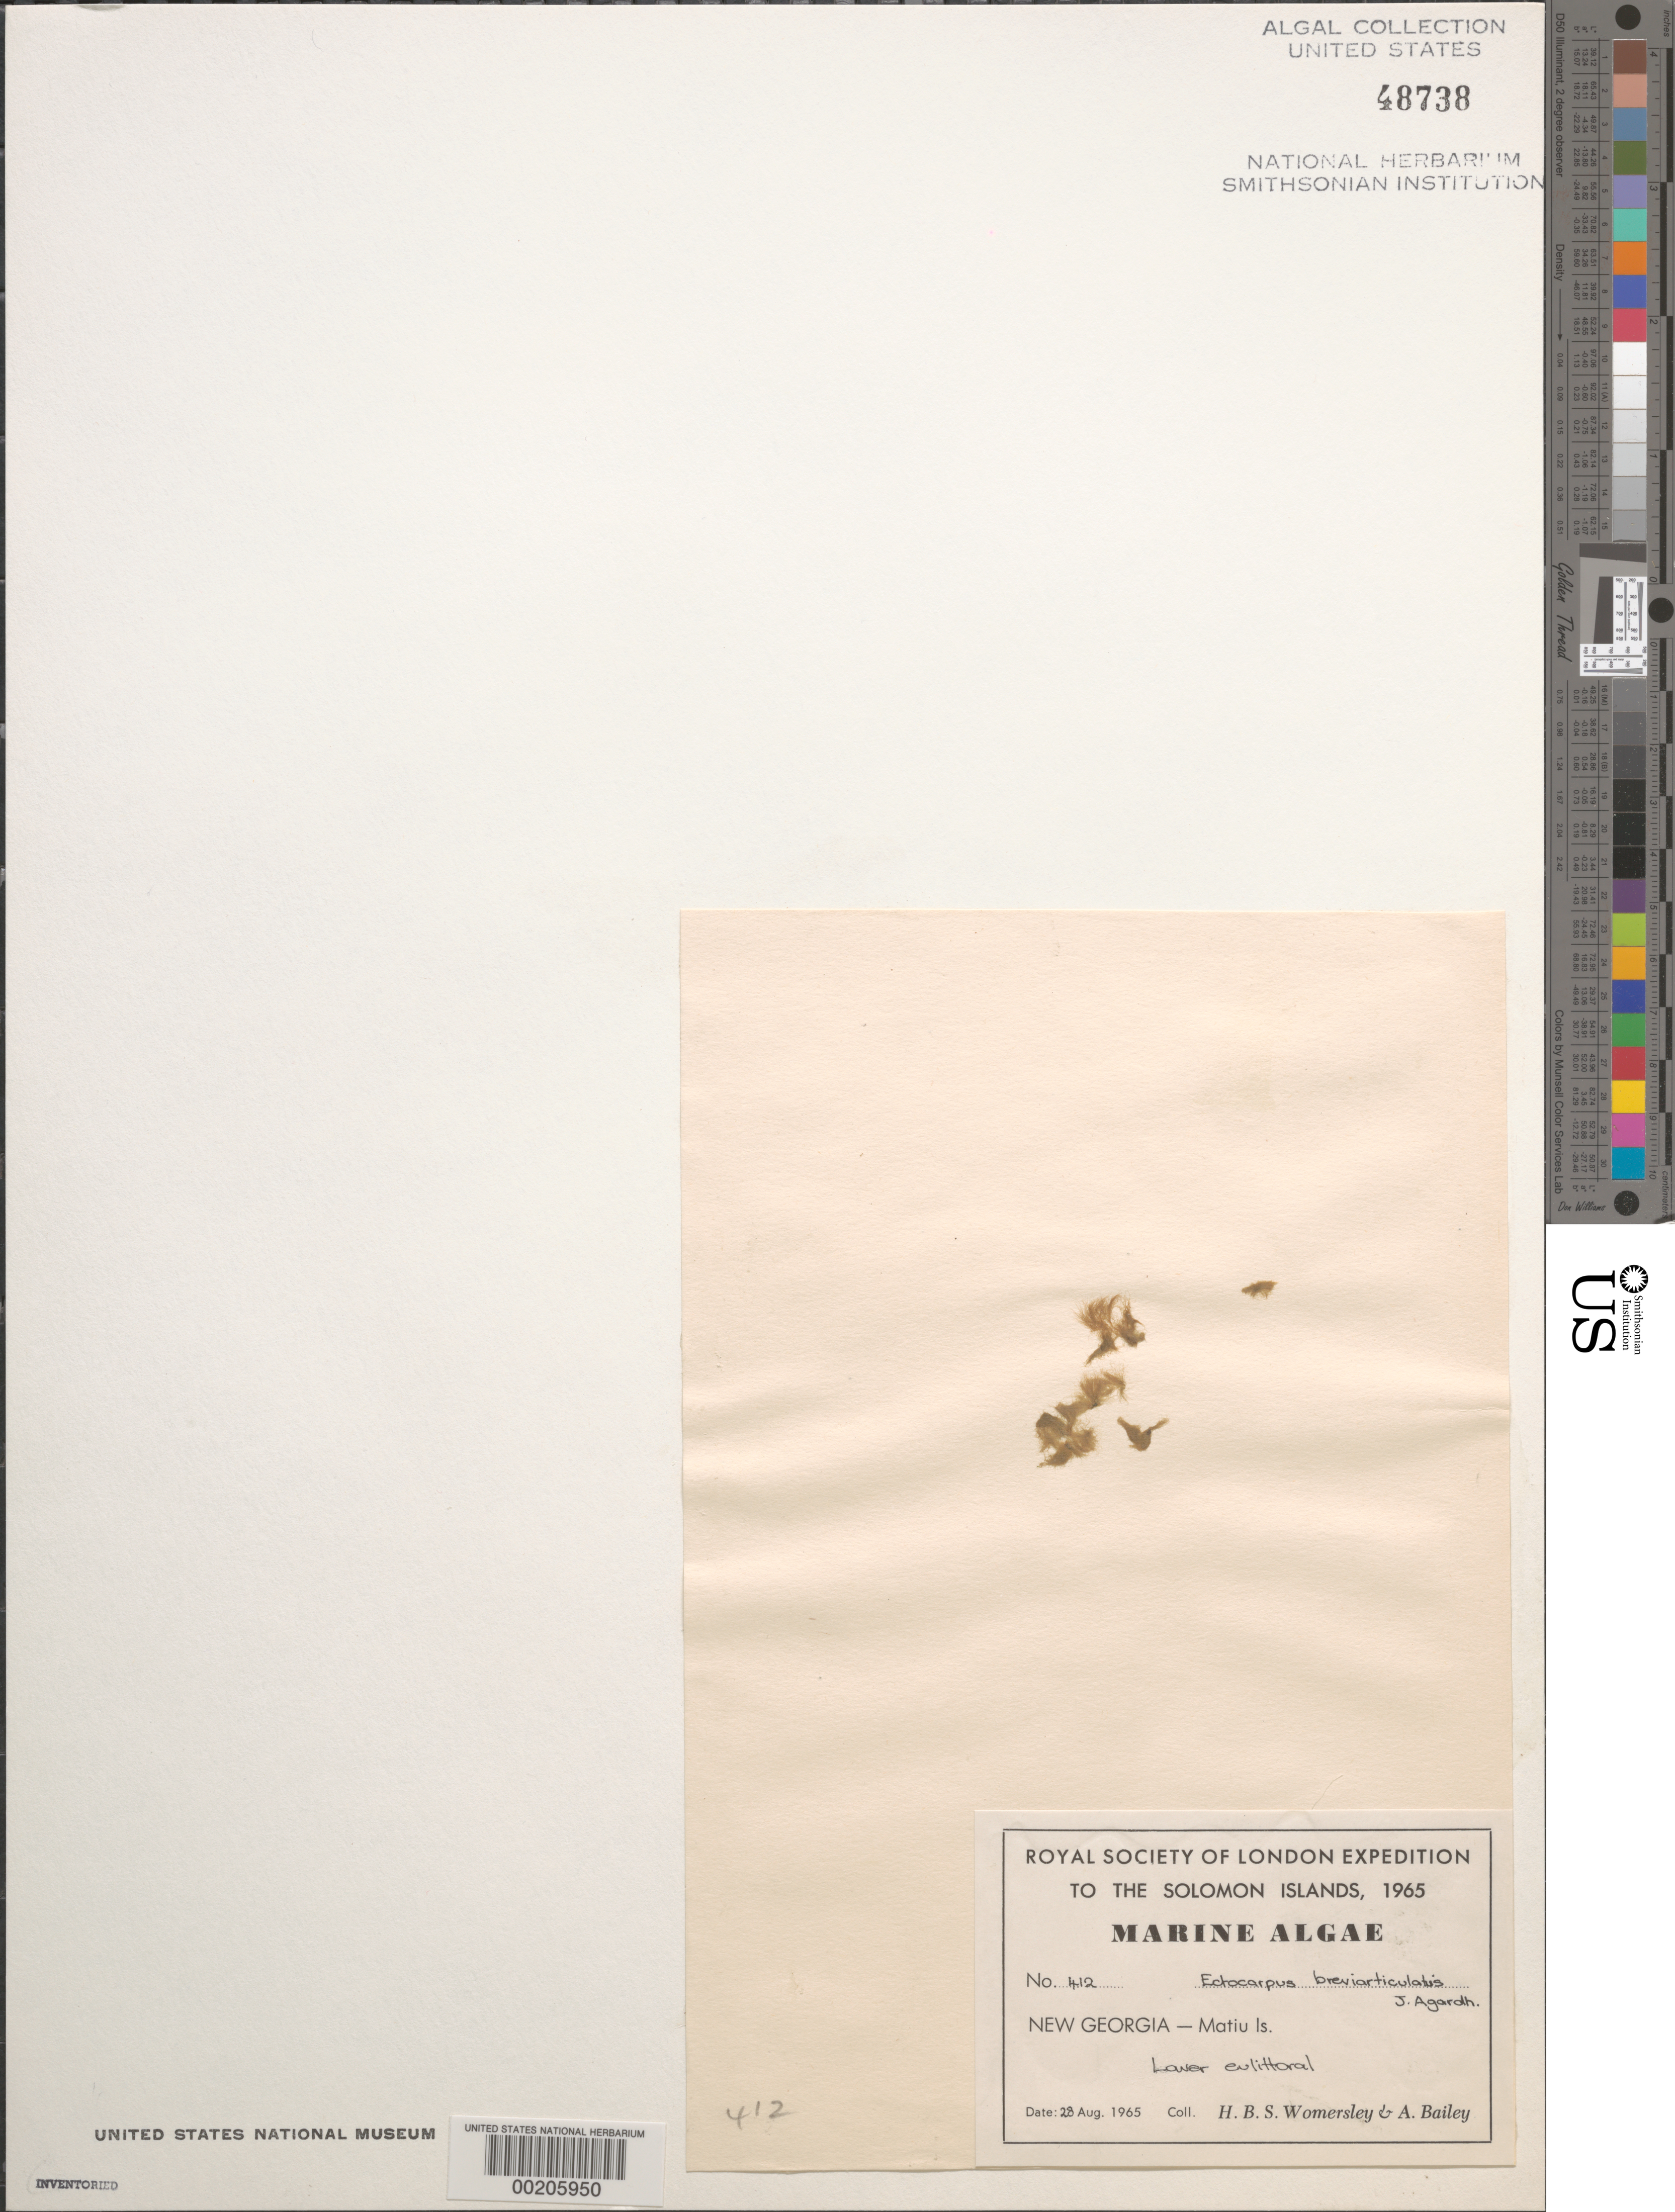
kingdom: Chromista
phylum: Ochrophyta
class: Phaeophyceae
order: Scytothamnales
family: Asteronemataceae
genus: Asteronema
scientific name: Asteronema breviarticulatum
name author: (J. Agardh) Ouriques & Bouzon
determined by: Algae name updating Project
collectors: H. B. S. Womersley & A. Bailey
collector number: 412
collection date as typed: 28 Aug 1965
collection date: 1965-08-28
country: Solomon Islands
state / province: Western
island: Matiu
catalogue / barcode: US 48738